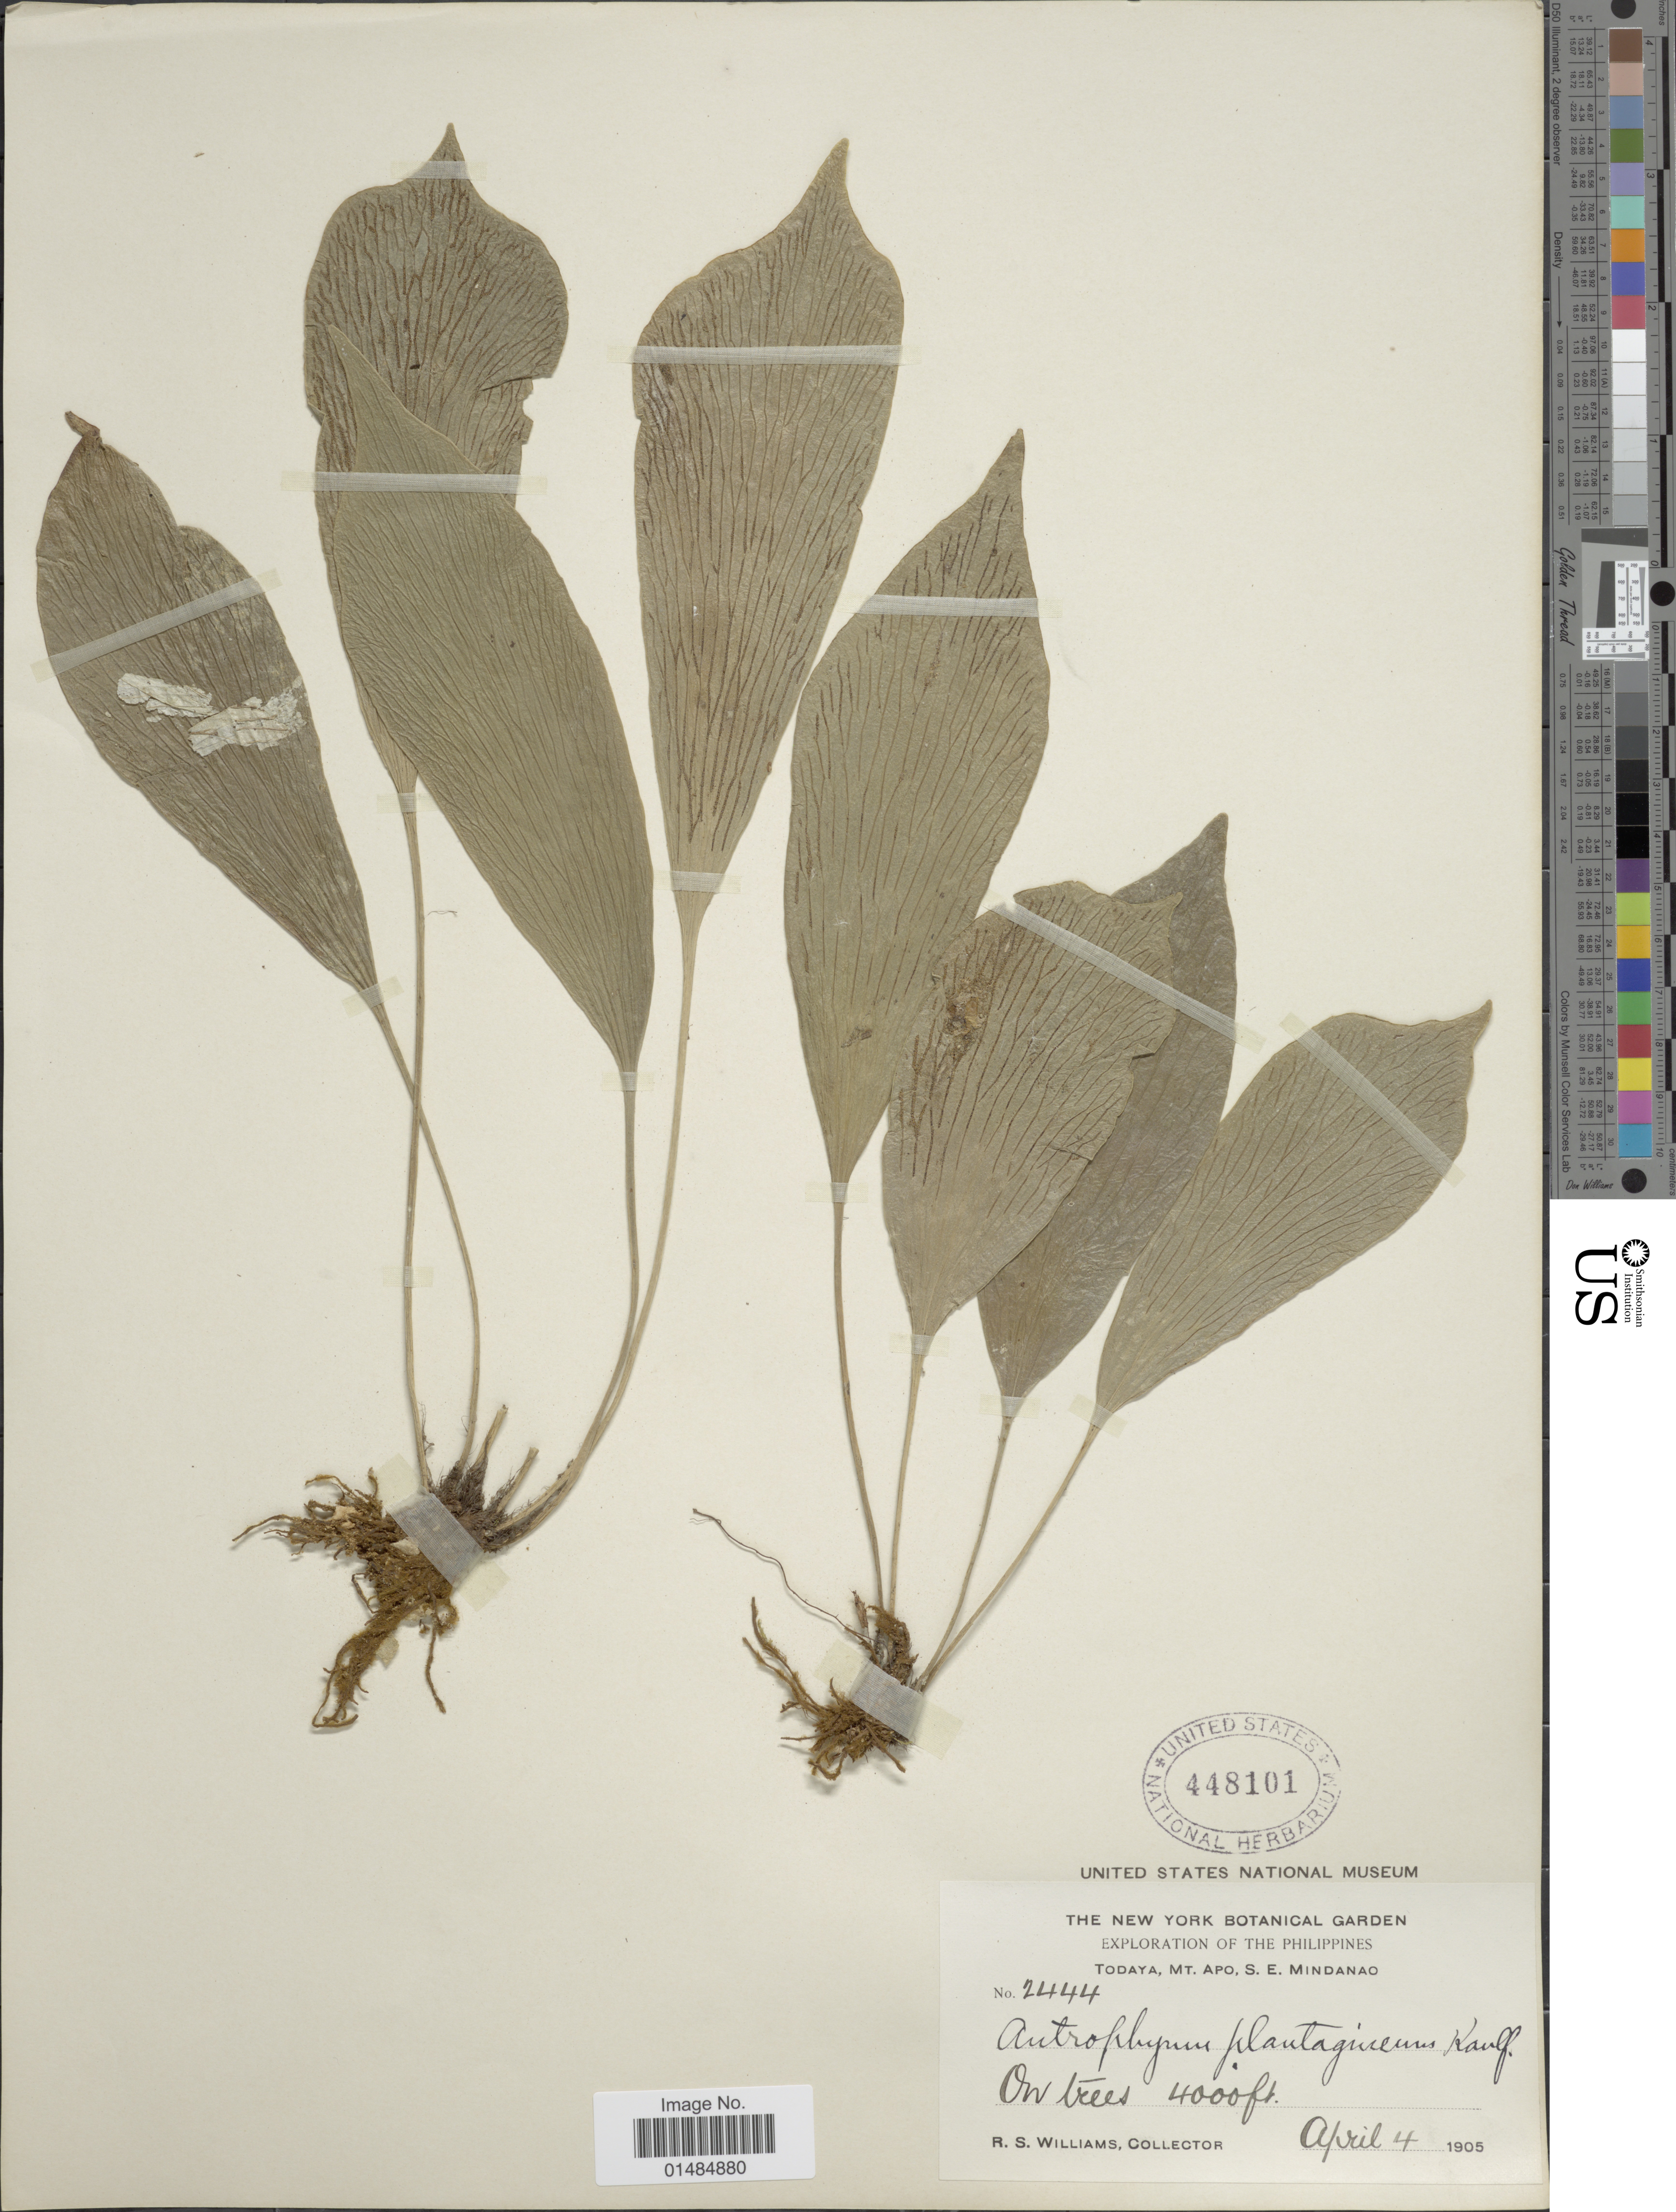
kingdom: Plantae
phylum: Tracheophyta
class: Polypodiopsida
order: Polypodiales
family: Pteridaceae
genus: Antrophyum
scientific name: Antrophyum plantagineum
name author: (Cav.) Kaulf.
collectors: R. S. Williams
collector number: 2444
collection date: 1905-04-04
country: Philippines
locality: Todaya, Mt. Apo, S.E. Mindanao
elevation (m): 1219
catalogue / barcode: US 448101